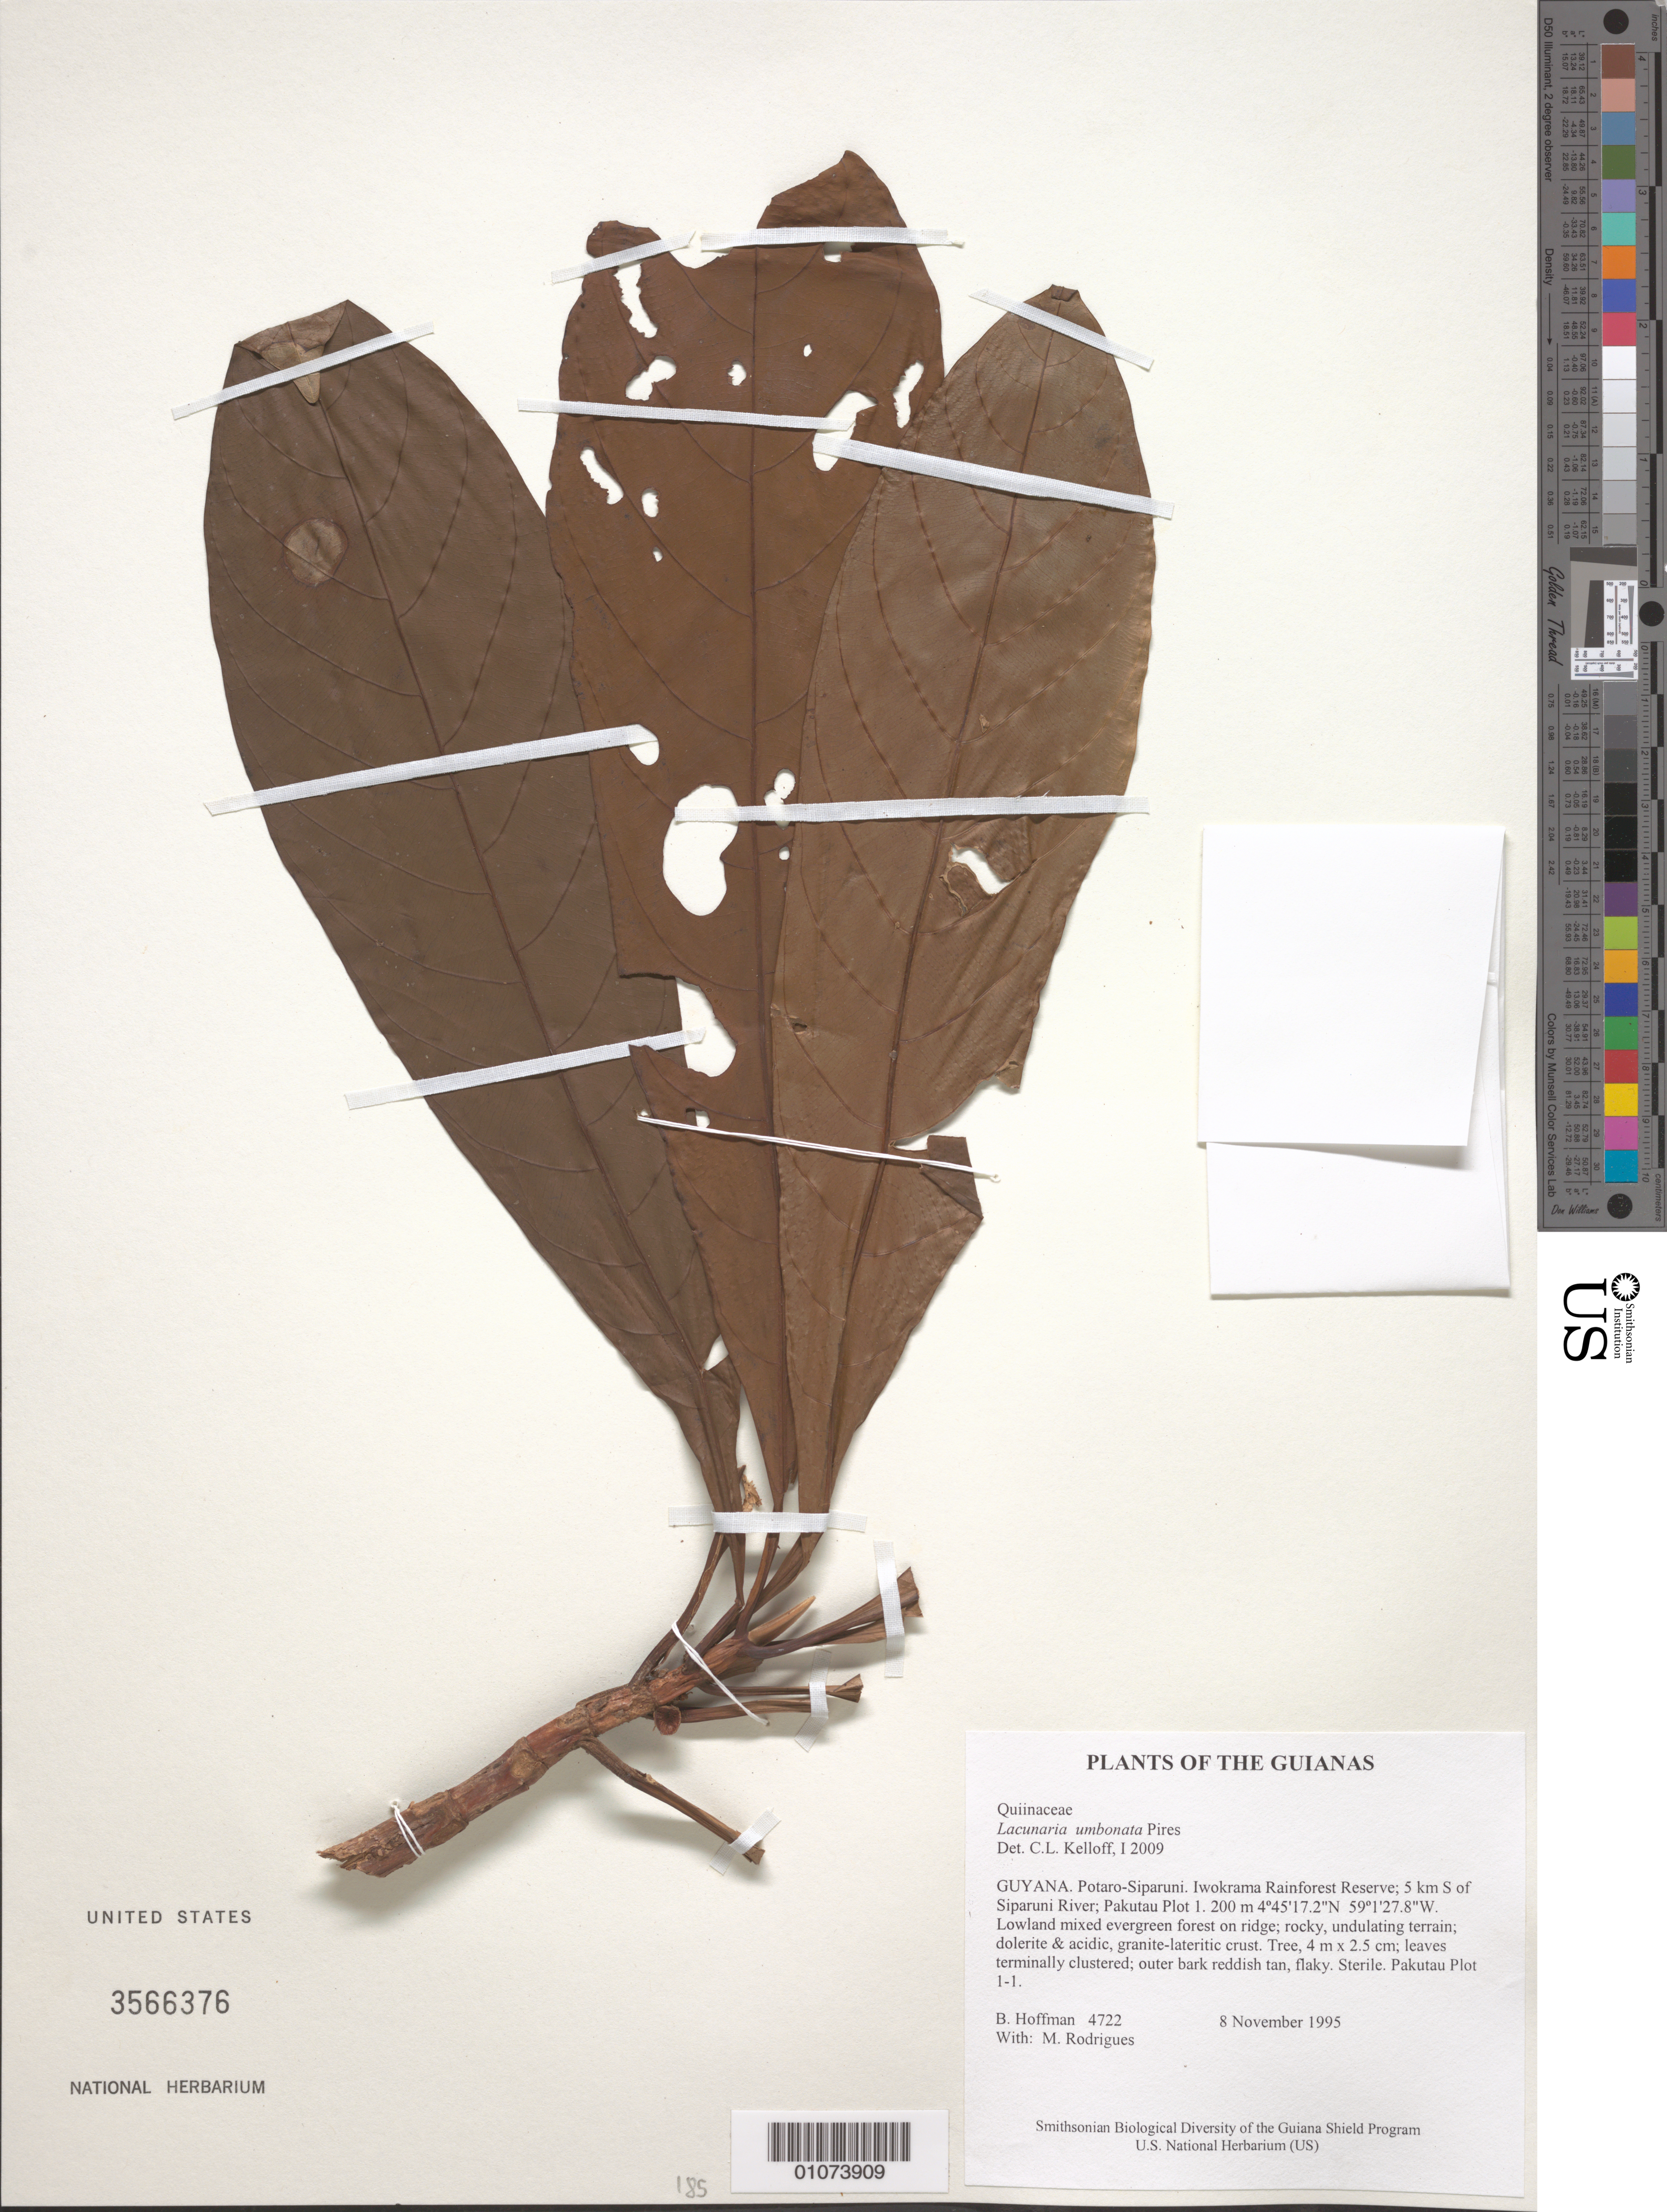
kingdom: Plantae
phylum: Tracheophyta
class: Magnoliopsida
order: Malpighiales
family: Quiinaceae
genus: Lacunaria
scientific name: Lacunaria umbonata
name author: Pires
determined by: Kelloff, Carol L., (US), Smithsonian Institution - National Museum of Natural History (UNITED STATES)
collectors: B. Hoffman & M. T. Rodrigues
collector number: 4722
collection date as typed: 8 November 1995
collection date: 1995-11-08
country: Guyana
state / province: Potaro-Siparuni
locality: Iwokrama Rainforest Reserve; 5 km S of Siparuni River; Pakutau Plot 1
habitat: Lowland mixed evergreen forest on ridge; rocky, undulating terrain; dolerite & acidic, granite-lateritic crust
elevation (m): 200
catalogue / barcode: US 3566376